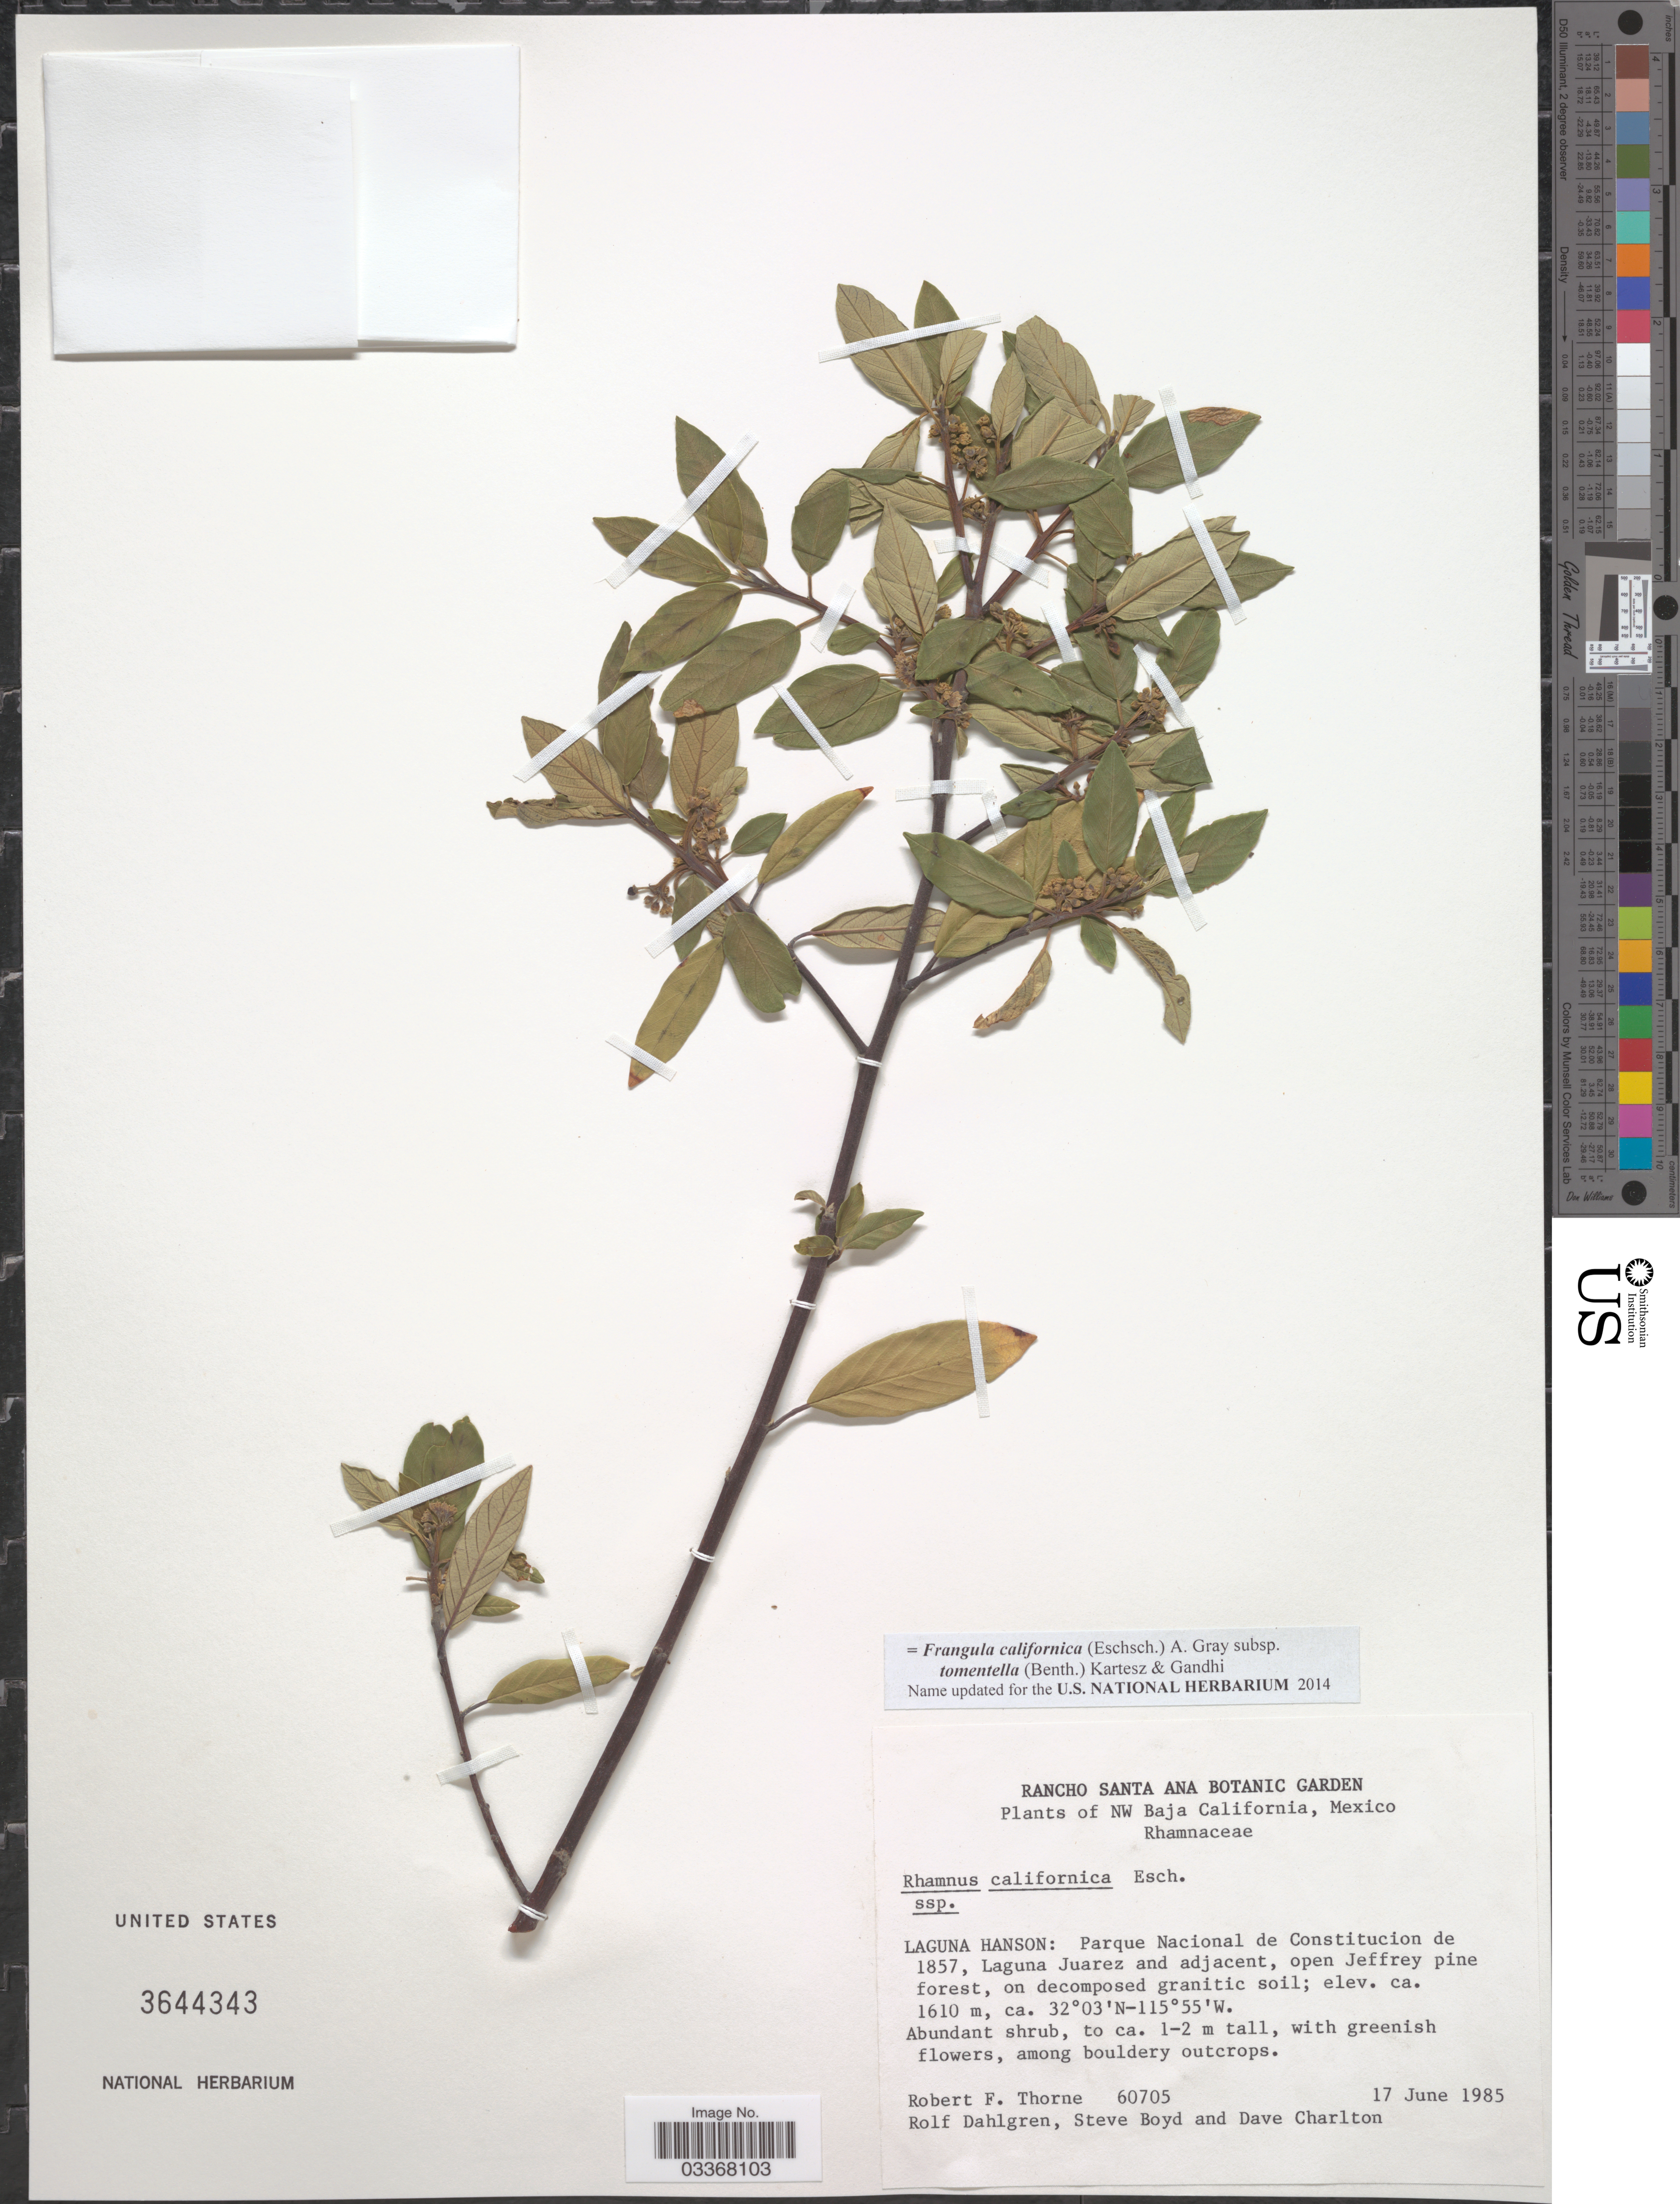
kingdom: Plantae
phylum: Tracheophyta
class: Magnoliopsida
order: Rosales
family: Rhamnaceae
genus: Frangula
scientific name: Frangula californica subsp. tomentella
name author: (Benth.) Kartesz & Gandhi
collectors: R. F. Thorne, R. Dahlgren, S. Boyd & D. Charlton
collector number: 60705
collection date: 1985-06-17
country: Mexico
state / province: Baja California Norte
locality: NW Baja California, Laguna Hanson: Parque Nacional de Constitucion de 1857, Laguna Juarez and adjacent, open Jeffrey pine forest.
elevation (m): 1610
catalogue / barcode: US 3644343